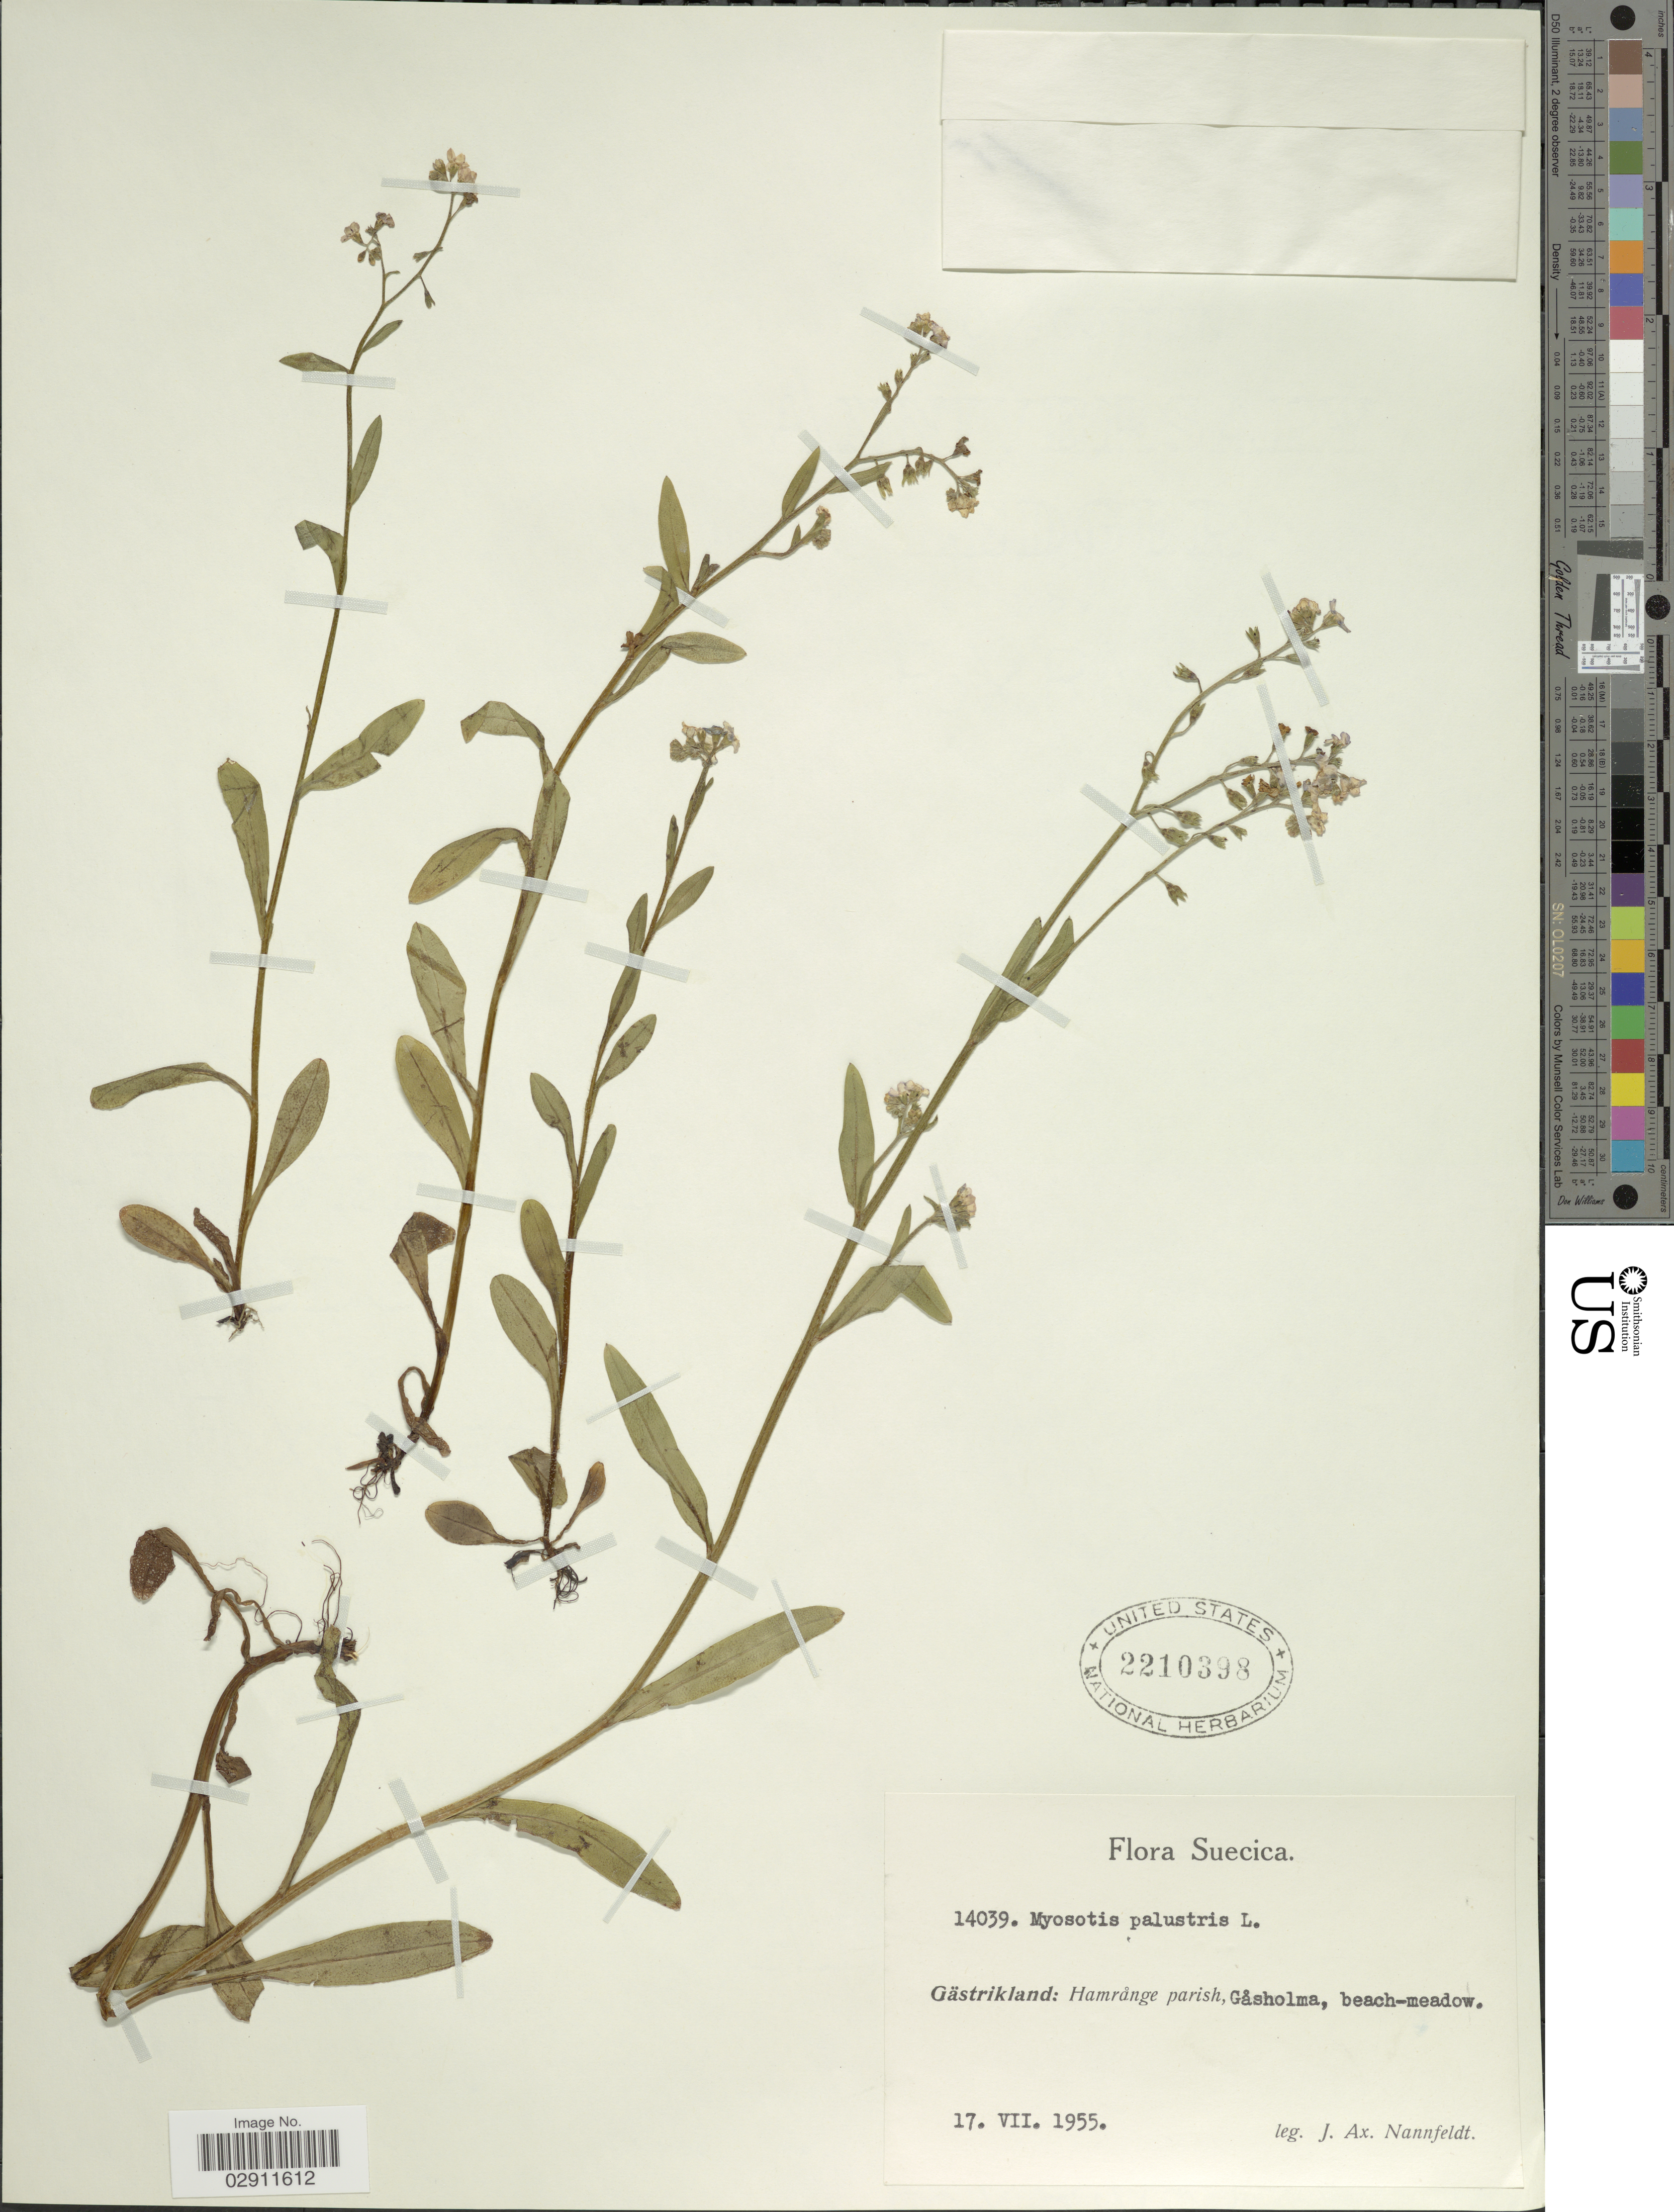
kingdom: Plantae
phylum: Tracheophyta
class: Magnoliopsida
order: Boraginales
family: Boraginaceae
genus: Myosotis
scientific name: Myosotis palustris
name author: L.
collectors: J. Nannfeldt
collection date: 1955-07-17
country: Sweden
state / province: Gavleborg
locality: Suecica. Gästrikland: Hamrånge parish, Gåsholma.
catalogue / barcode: US 2210398